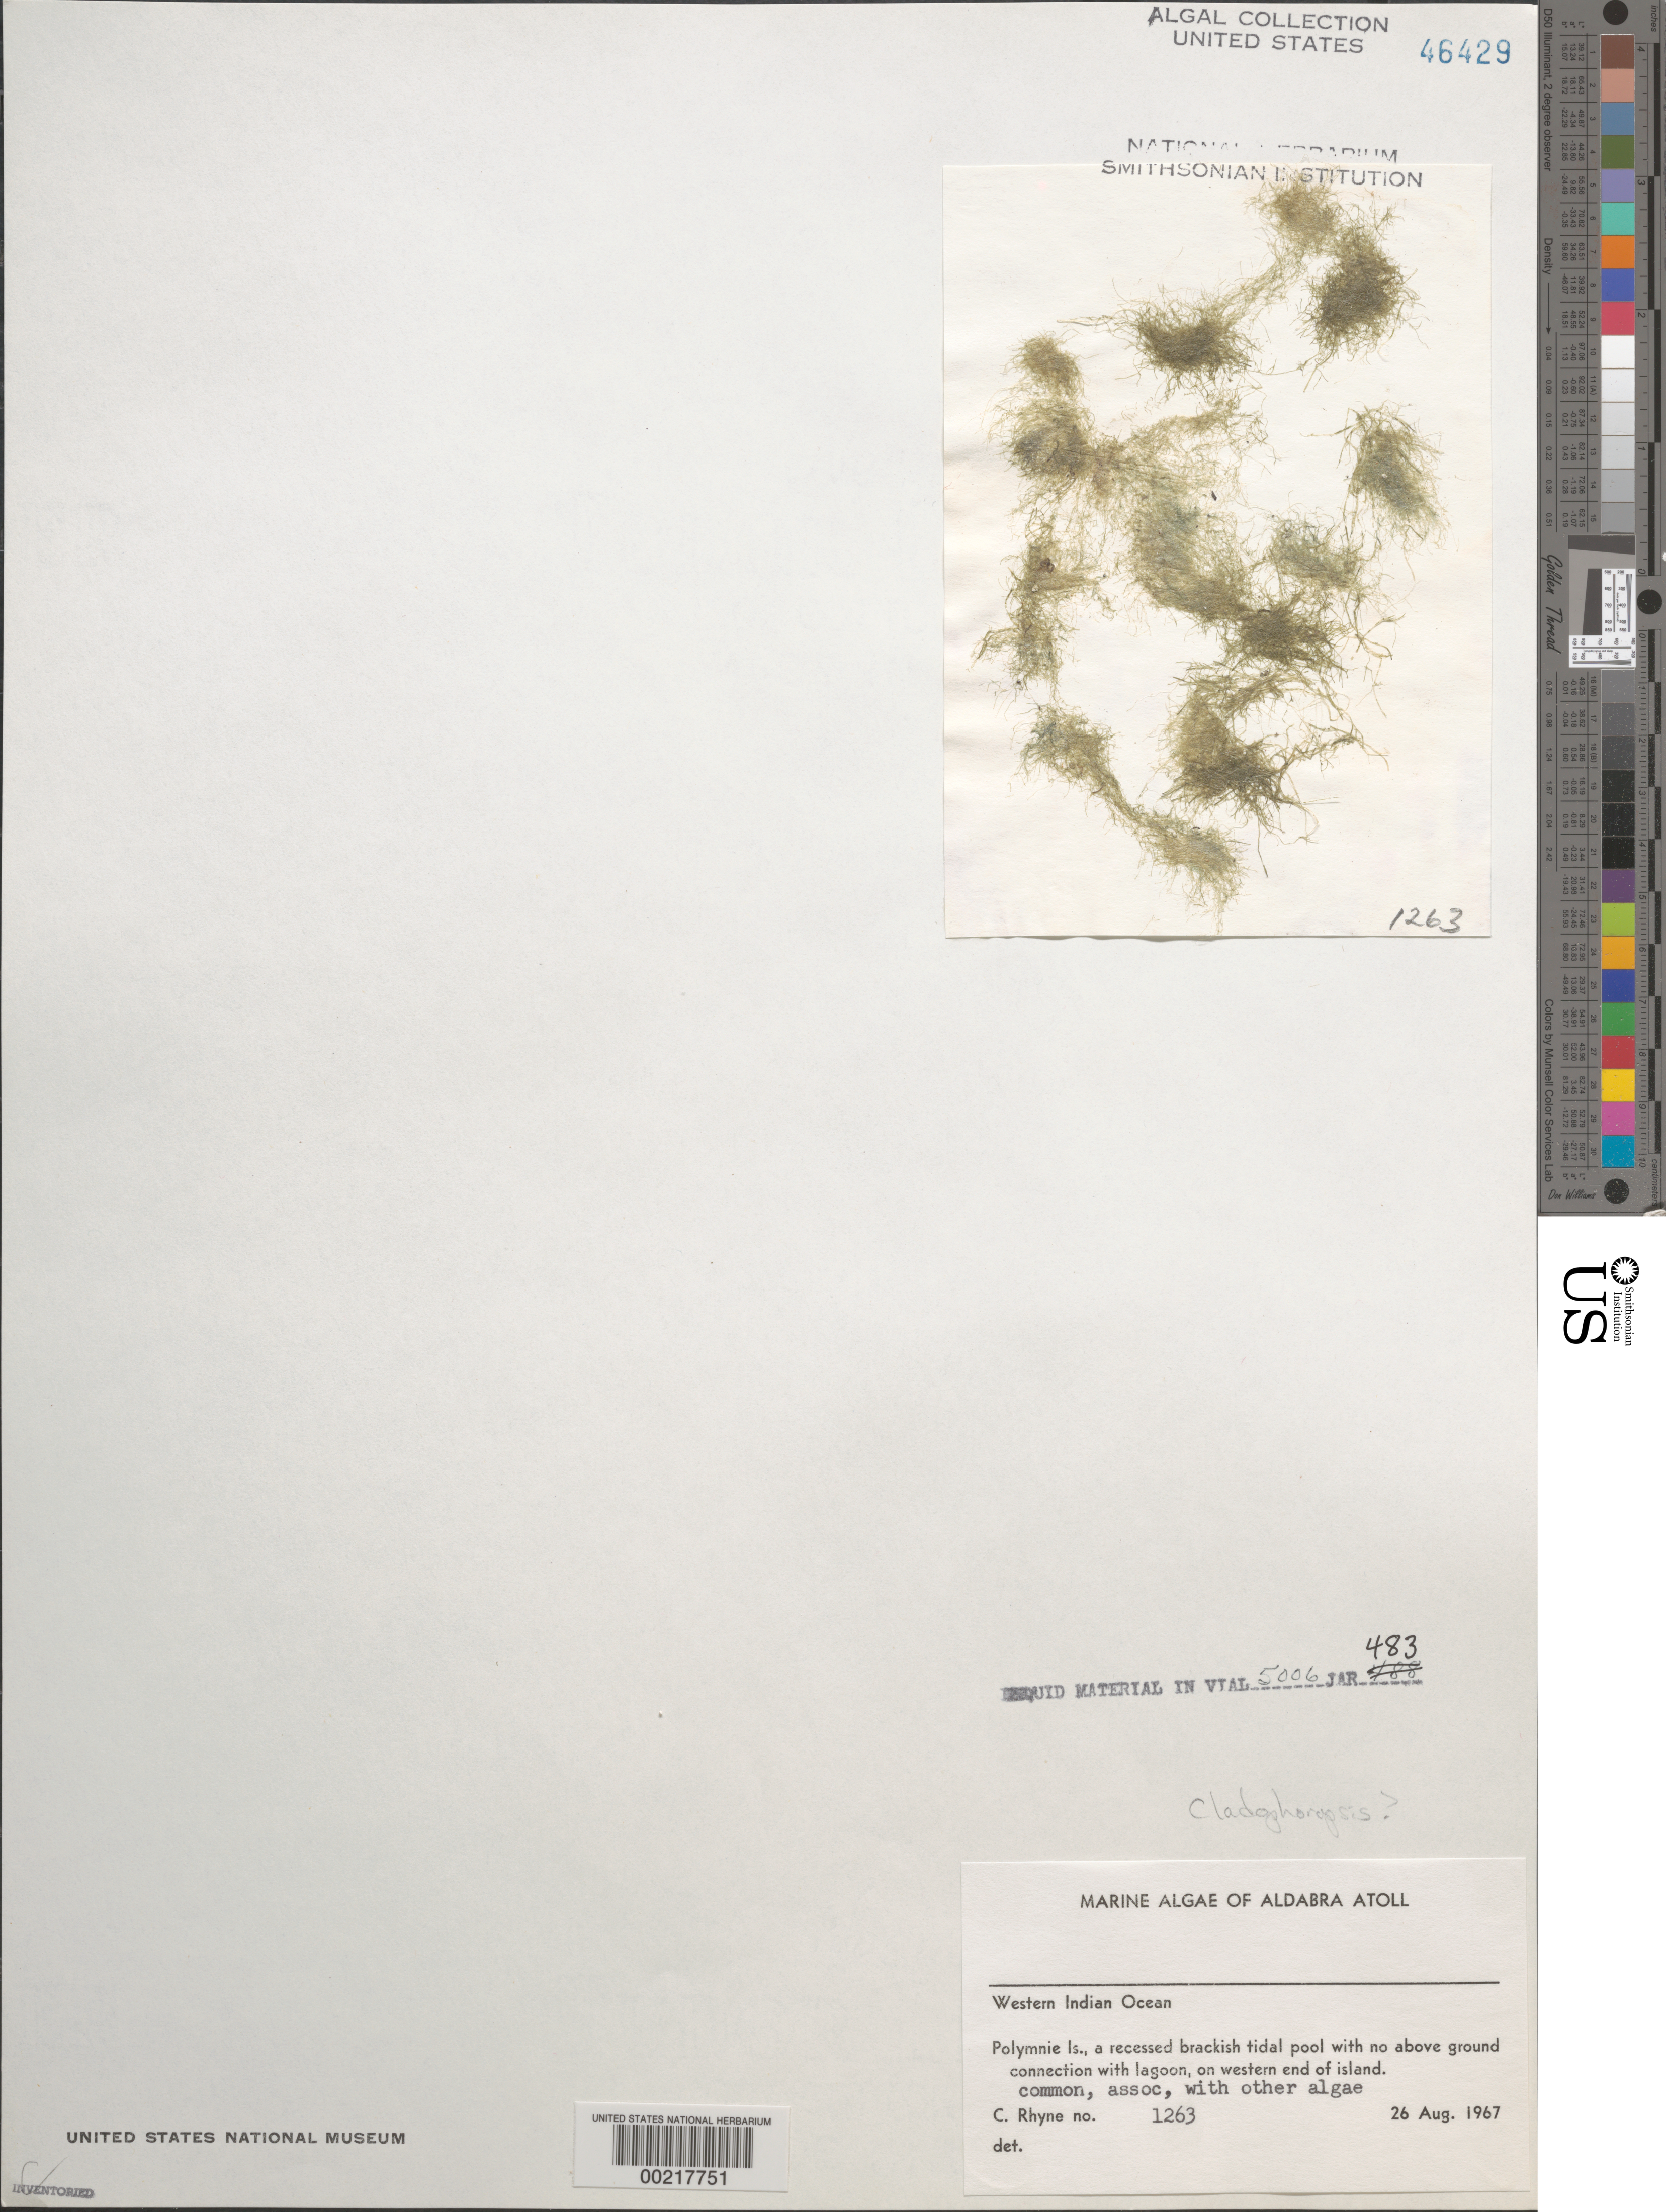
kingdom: Plantae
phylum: Chlorophyta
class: Ulvophyceae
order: Siphonocladales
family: Boodleaceae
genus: Cladophoropsis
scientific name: Cladophoropsis sp.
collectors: C. Rhyne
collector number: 1263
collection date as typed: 26 Aug 1967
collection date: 1967-08-26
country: Seychelles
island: Aldabra Atoll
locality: Polymnie Islet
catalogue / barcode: US 46429